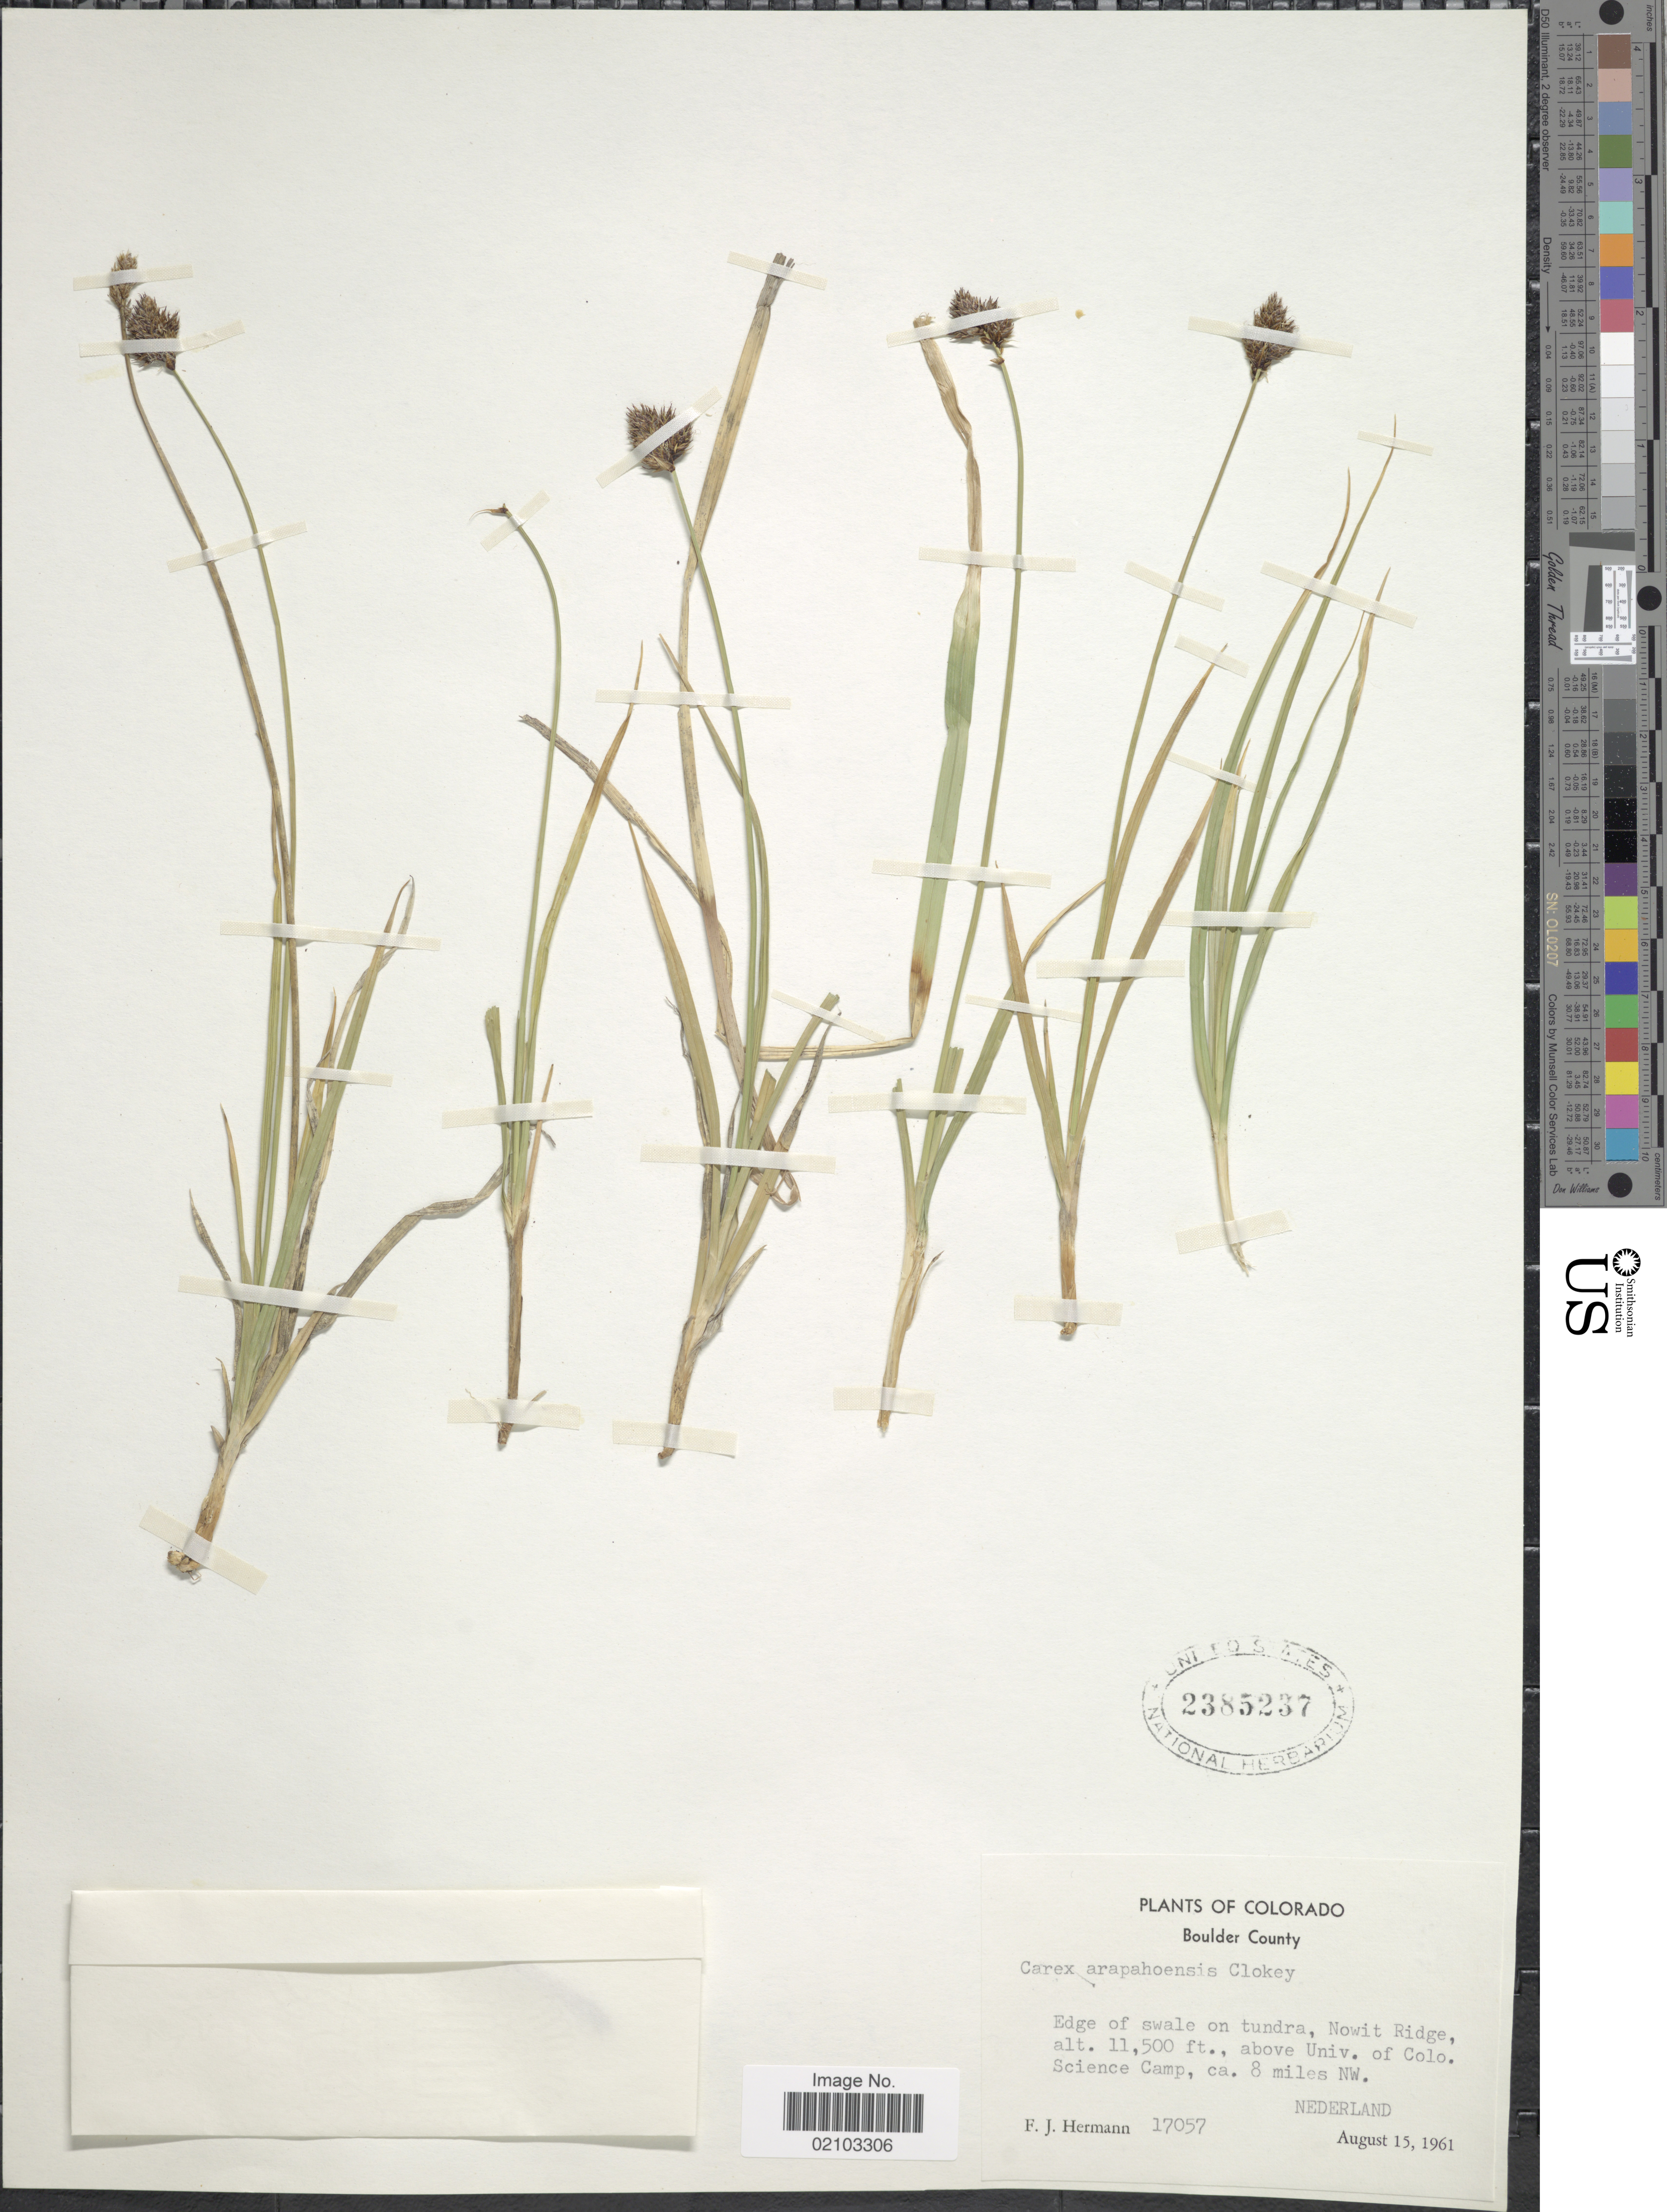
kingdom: Plantae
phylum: Tracheophyta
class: Liliopsida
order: Poales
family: Cyperaceae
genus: Carex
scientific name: Carex arapahoensis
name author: Clokey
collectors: F. J. Hermann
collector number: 17057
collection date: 1961-08-15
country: United States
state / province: Colorado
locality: Boulder County. Edge of swale on tundra, Nowit Ridge, above Univ. of Colo. Science Camp, ca. 8 miles NW. Nederland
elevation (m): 3505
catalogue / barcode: US 2385237